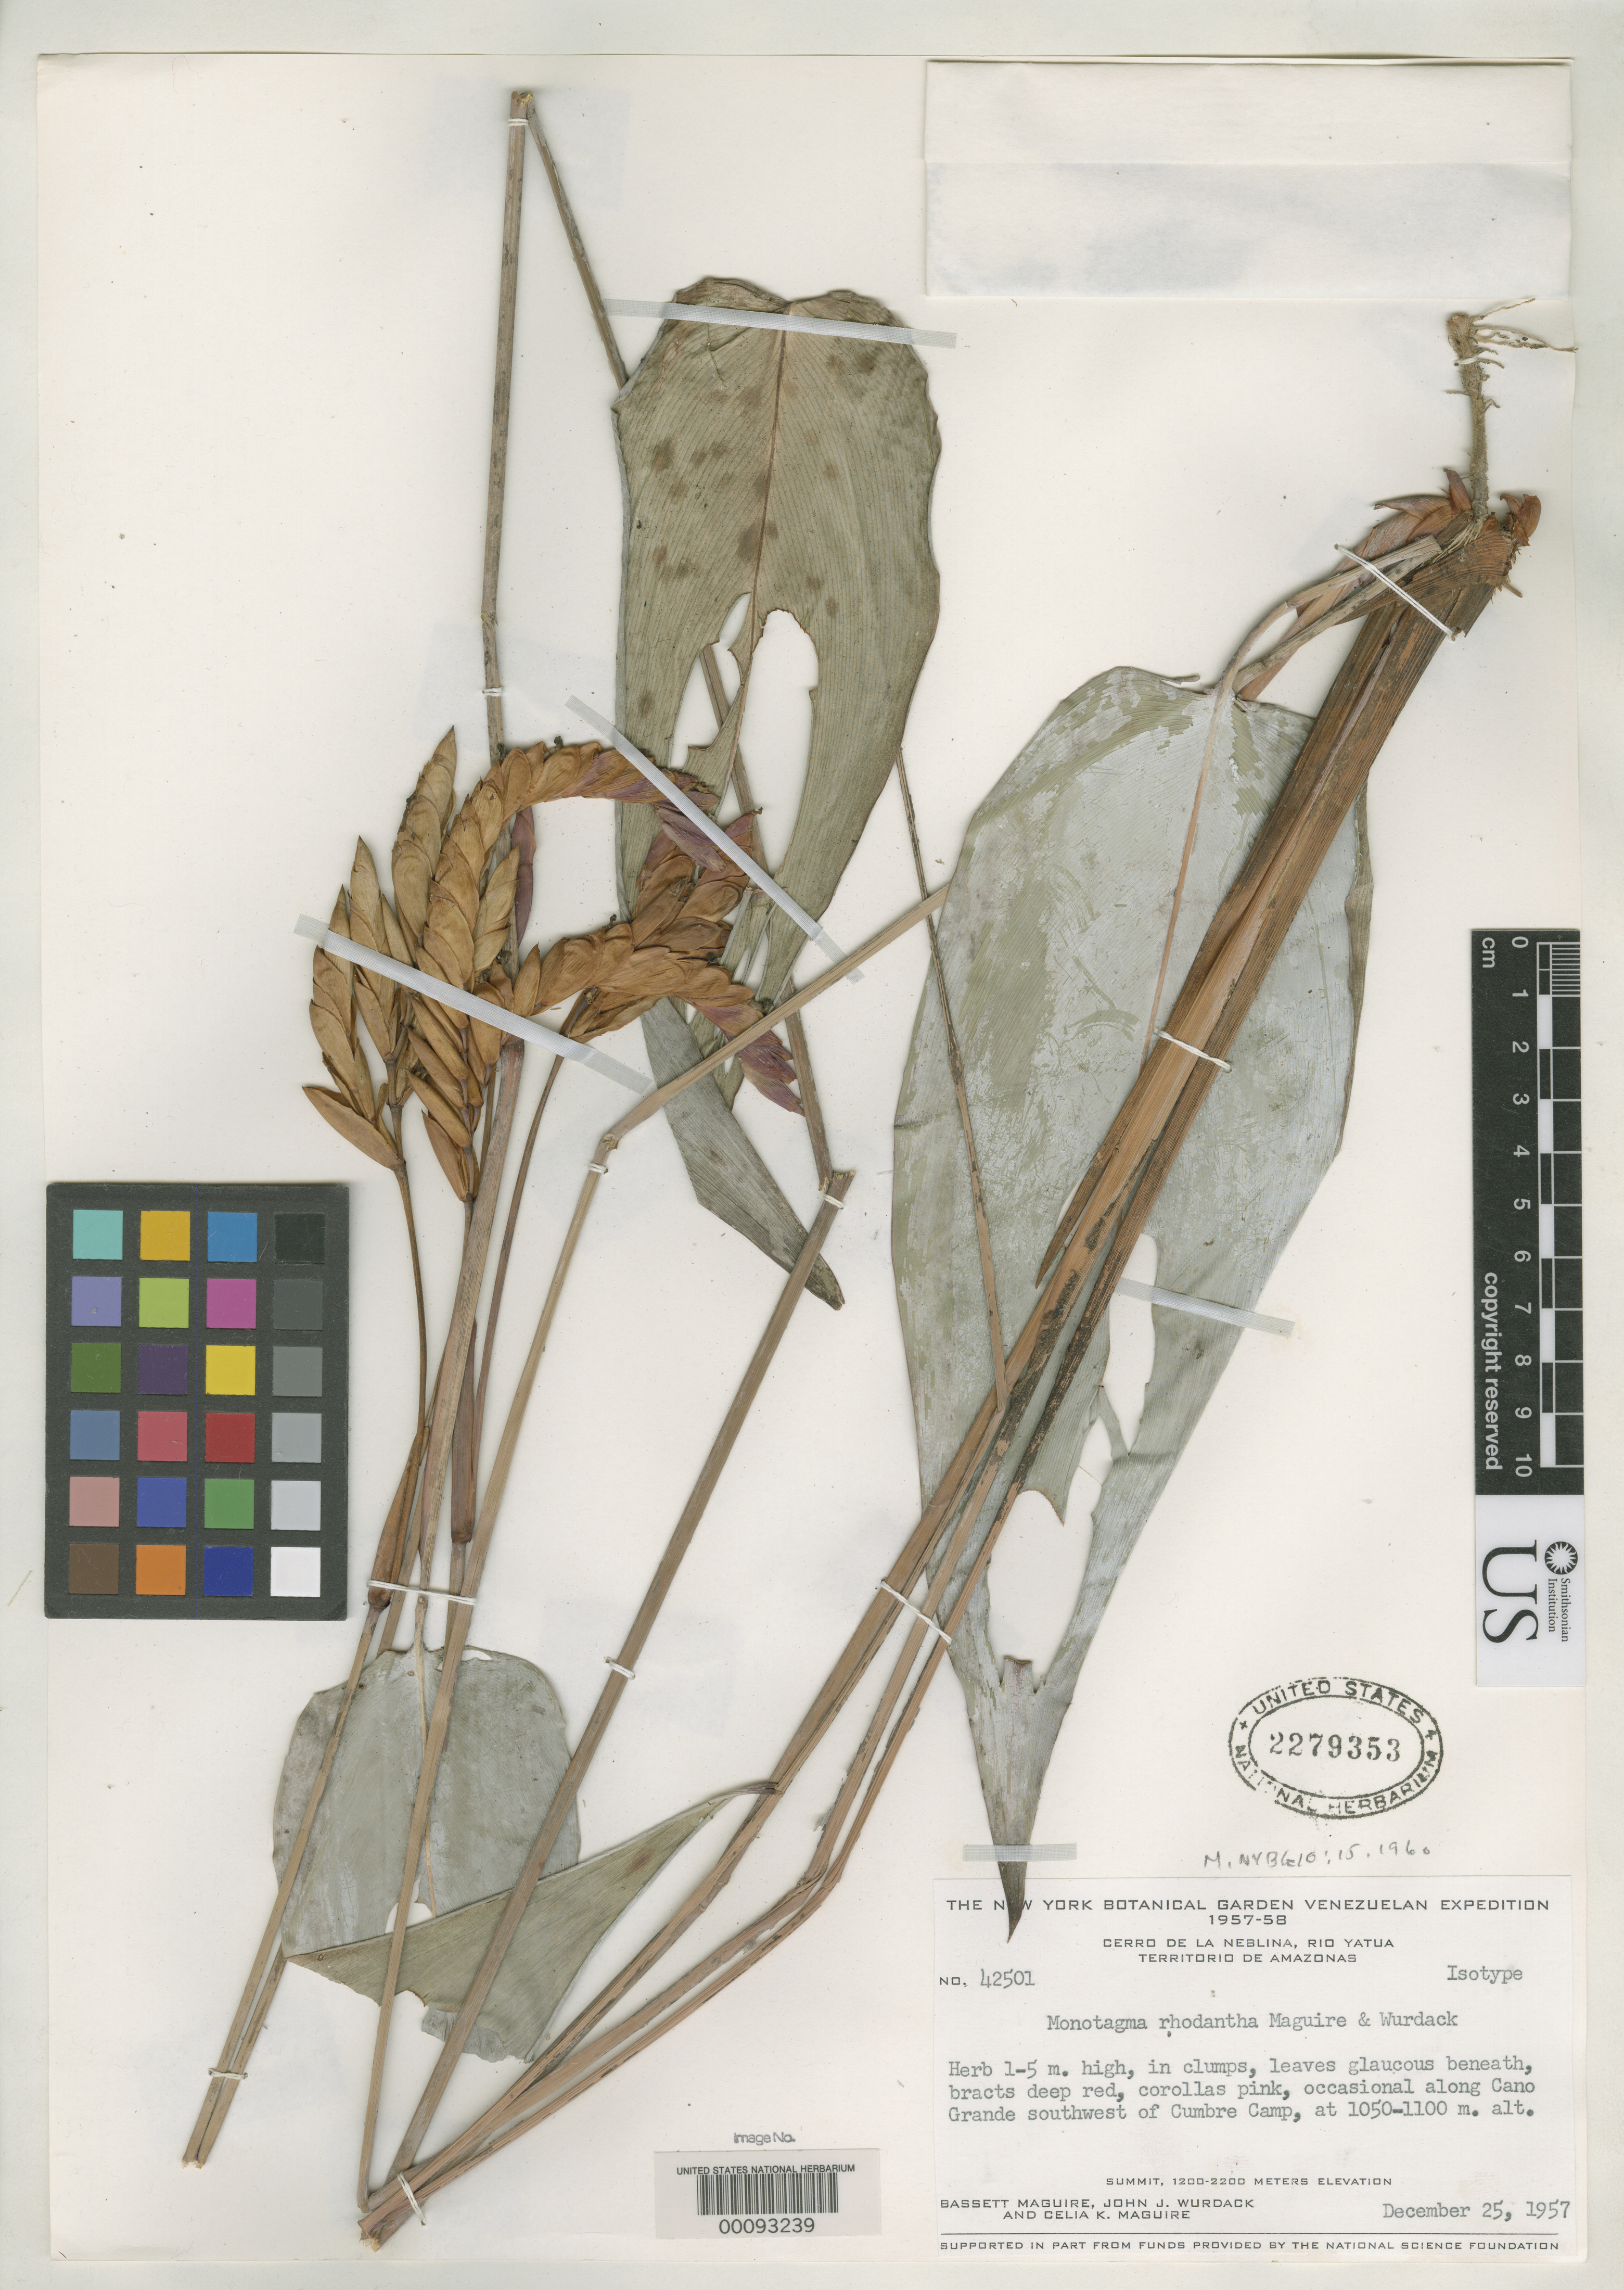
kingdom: Plantae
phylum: Tracheophyta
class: Liliopsida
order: Zingiberales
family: Marantaceae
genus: Monotagma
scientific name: Monotagma rhodantha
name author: Maguire & Wurdack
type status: Isotype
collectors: B. Maguire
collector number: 42501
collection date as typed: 25 Dec 1957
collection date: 1957-12-25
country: Venezuela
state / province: Amazonas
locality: Cerro de La Neblina, Rio Yatua, Cano Grande southwest of Cumbre camp.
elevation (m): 1050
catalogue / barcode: US 2279353